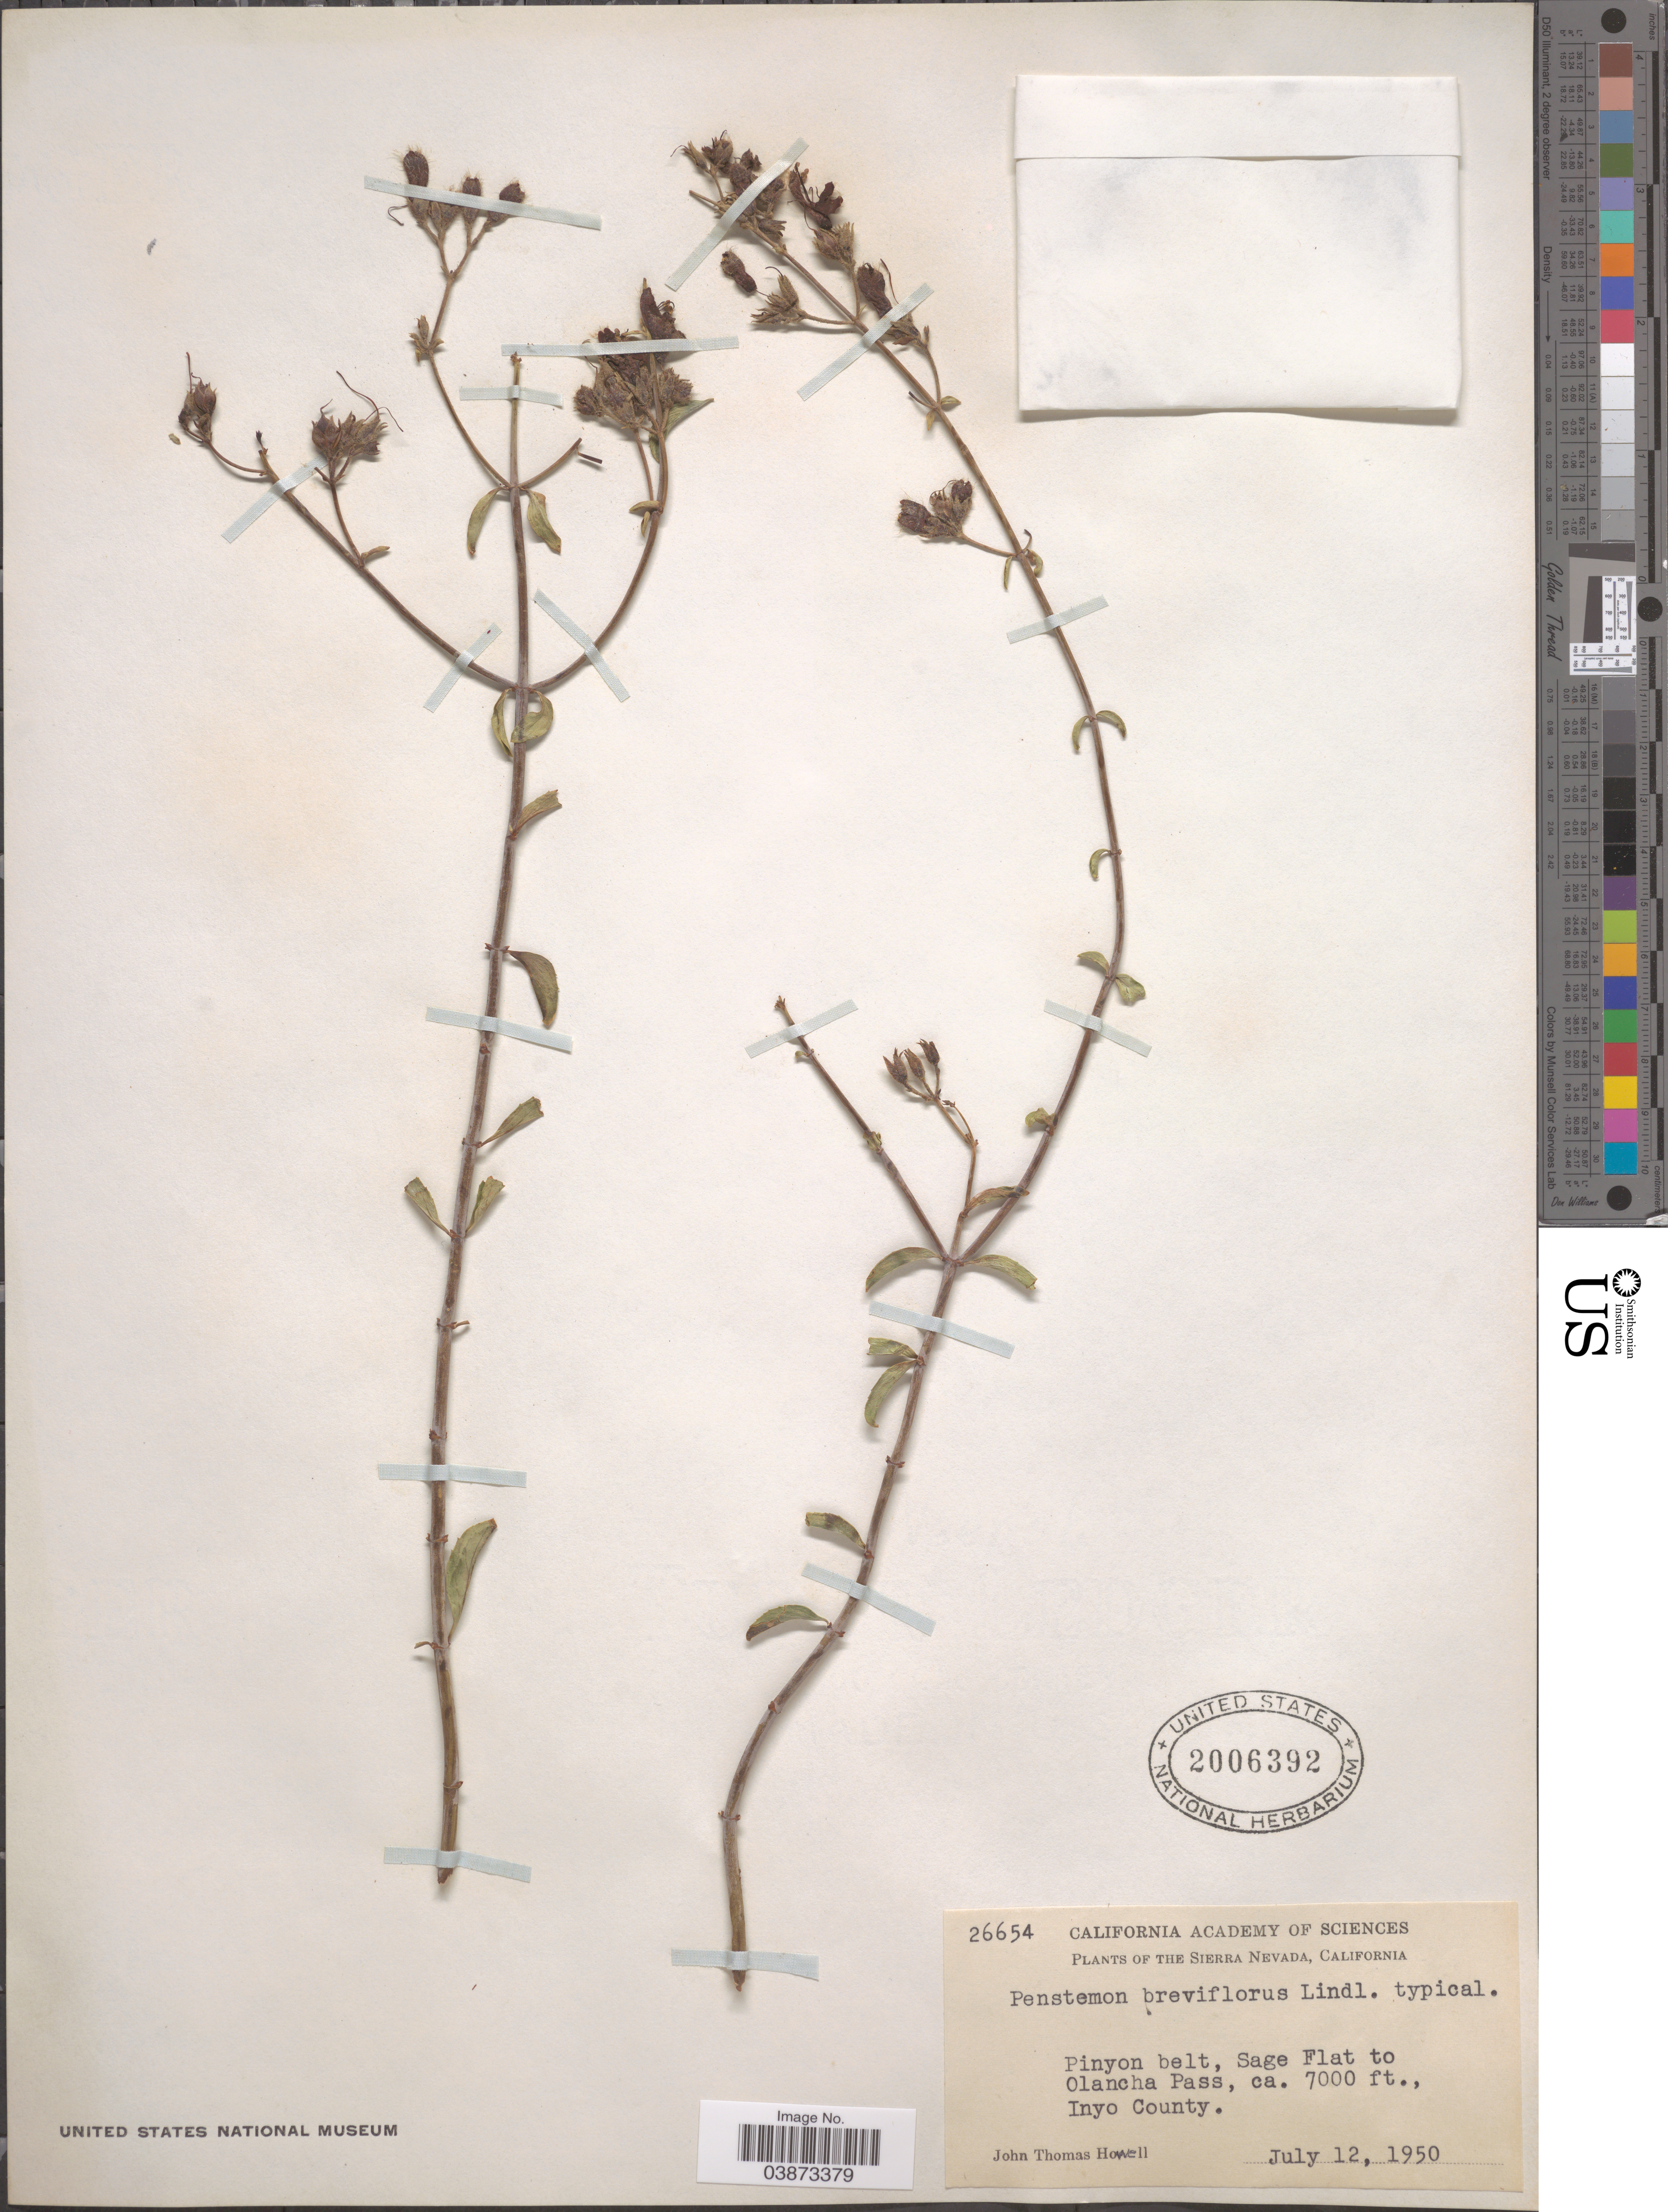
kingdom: Plantae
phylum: Tracheophyta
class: Magnoliopsida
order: Lamiales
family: Plantaginaceae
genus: Penstemon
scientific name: Penstemon breviflorus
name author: Lindl.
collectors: J. T. Howell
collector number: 26654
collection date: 1950-07-12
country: United States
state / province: California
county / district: Inyo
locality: The Sierra Nevada. Pinyon belt, Sage Flat to Olancha Pass, Inyo County.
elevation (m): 2134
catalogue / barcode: US 2006392